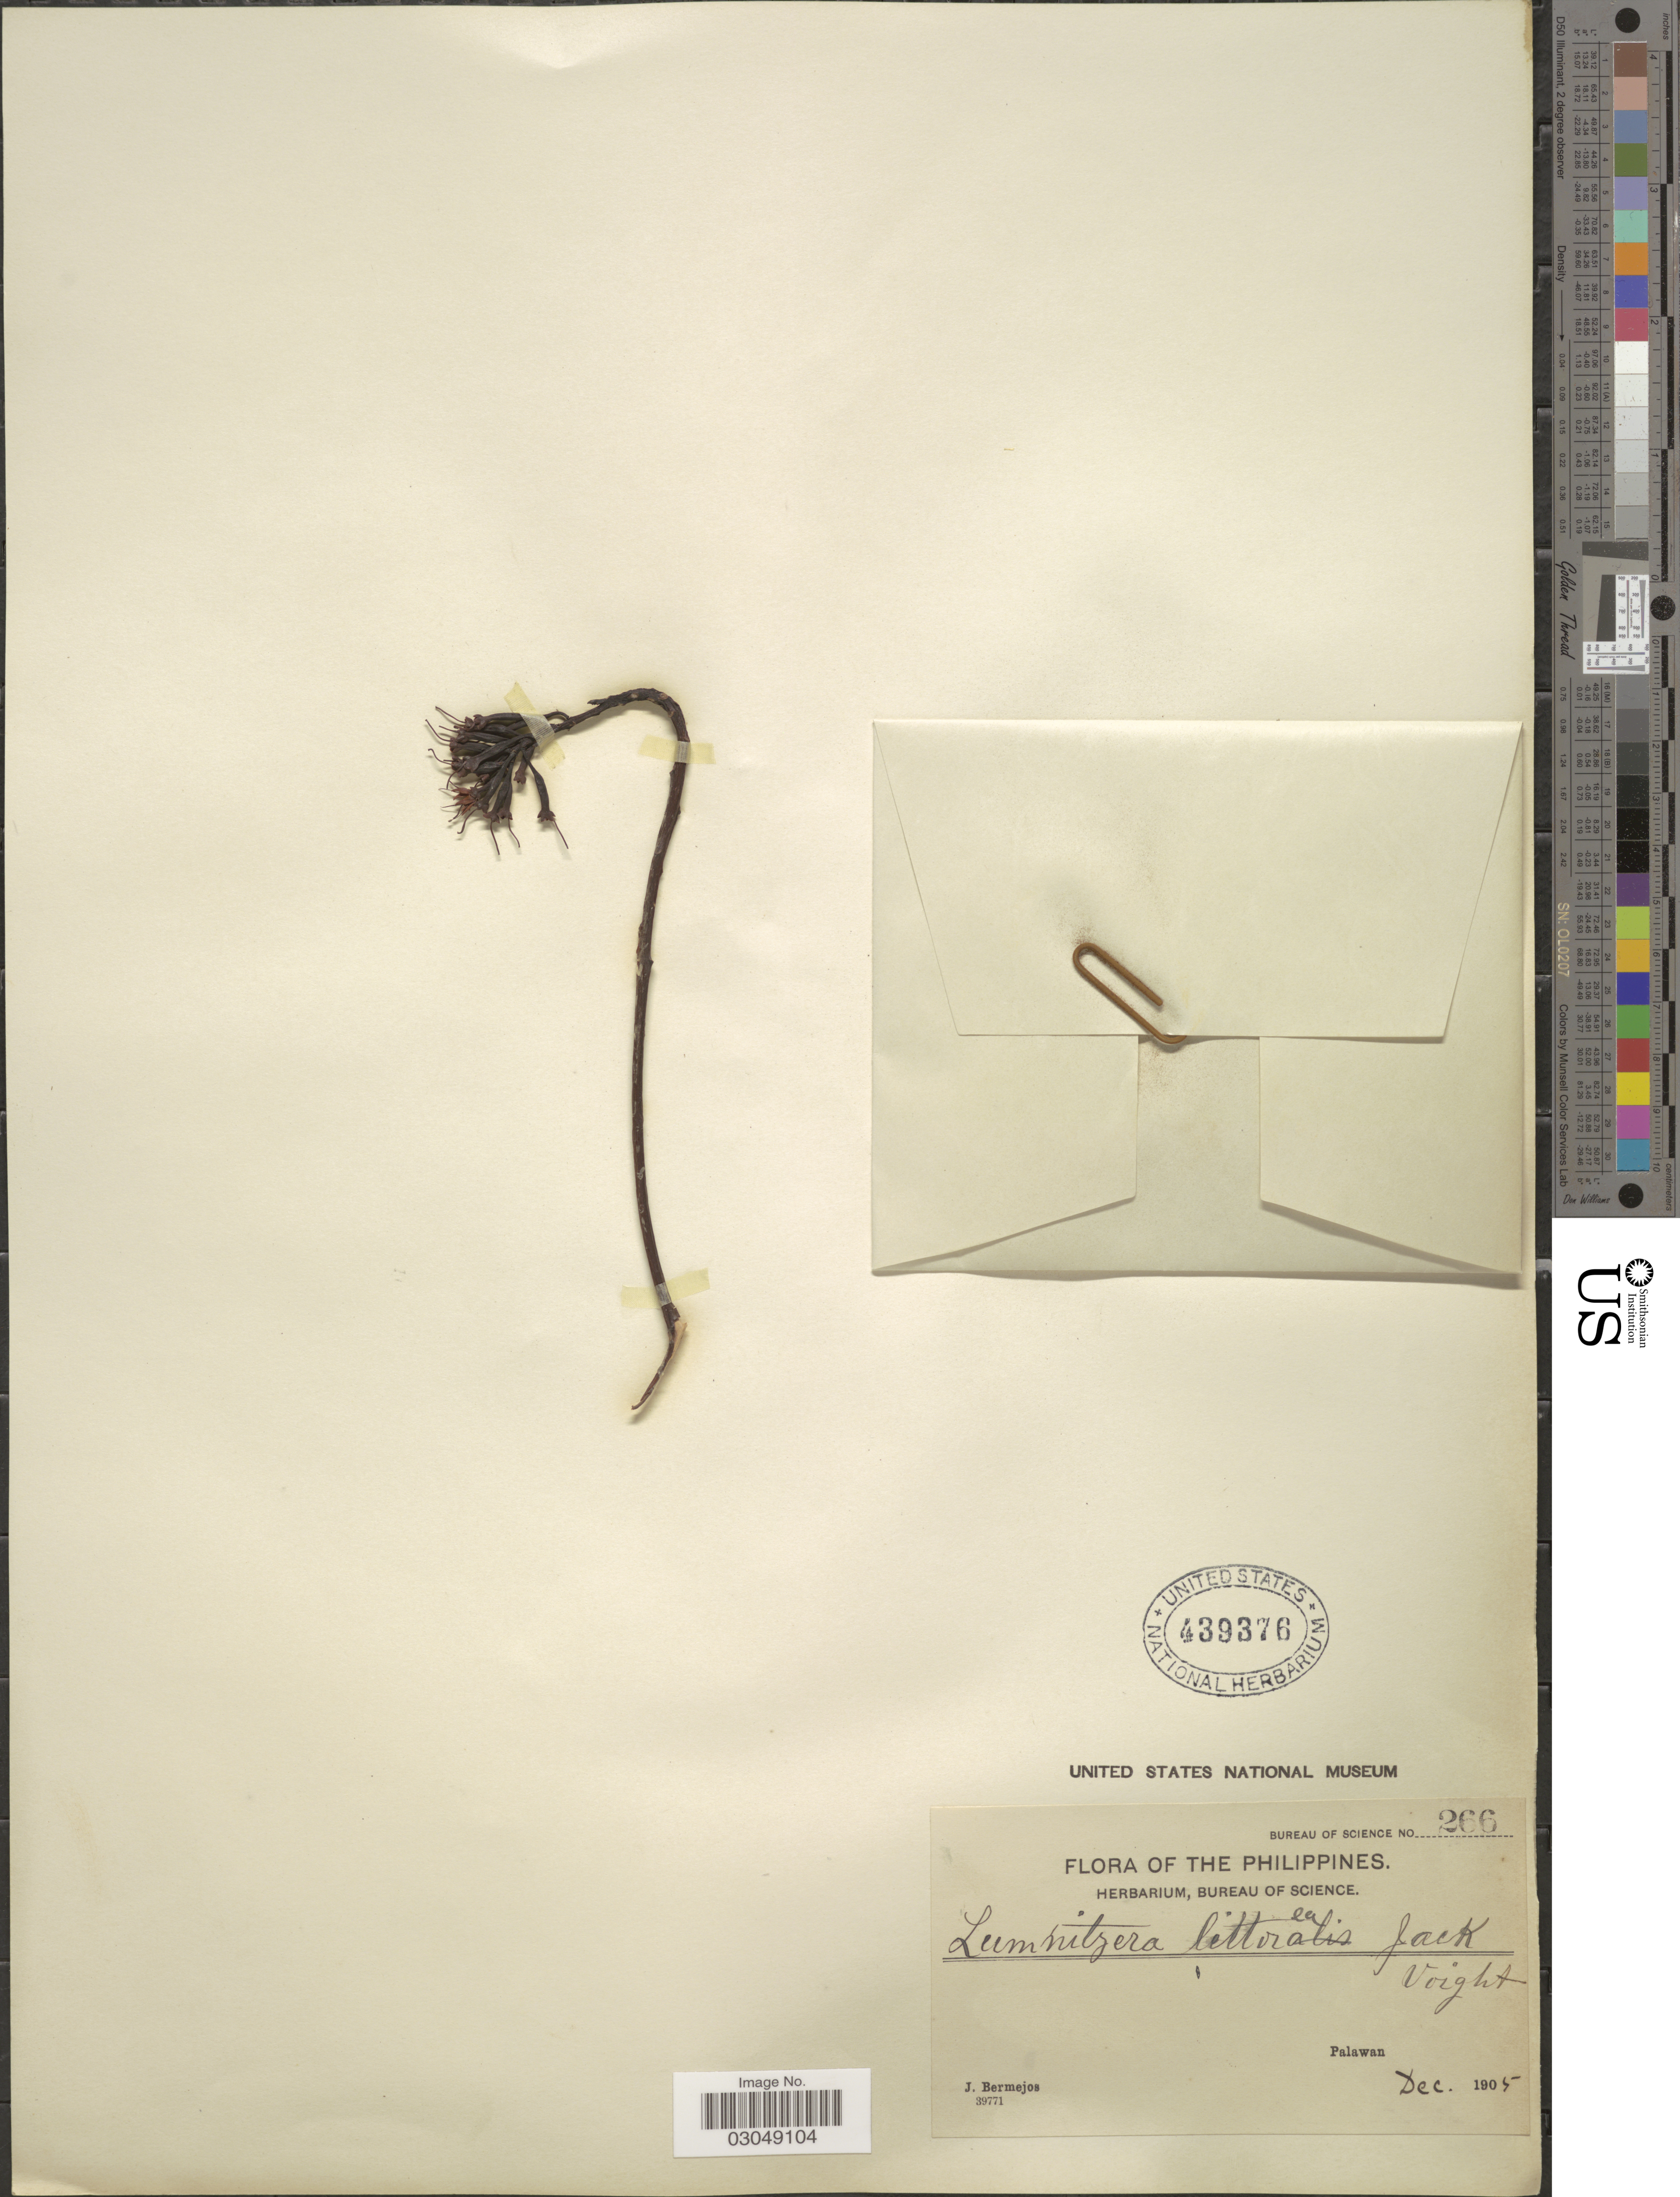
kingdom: Plantae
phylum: Tracheophyta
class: Magnoliopsida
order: Myrtales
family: Combretaceae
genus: Lumnitzera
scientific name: Lumnitzera littorea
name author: (Jack) Voight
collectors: J. Bermejos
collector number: Bureau of Science266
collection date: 1905-12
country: Philippines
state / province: Mimaropa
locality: Palawan.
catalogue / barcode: US 439376